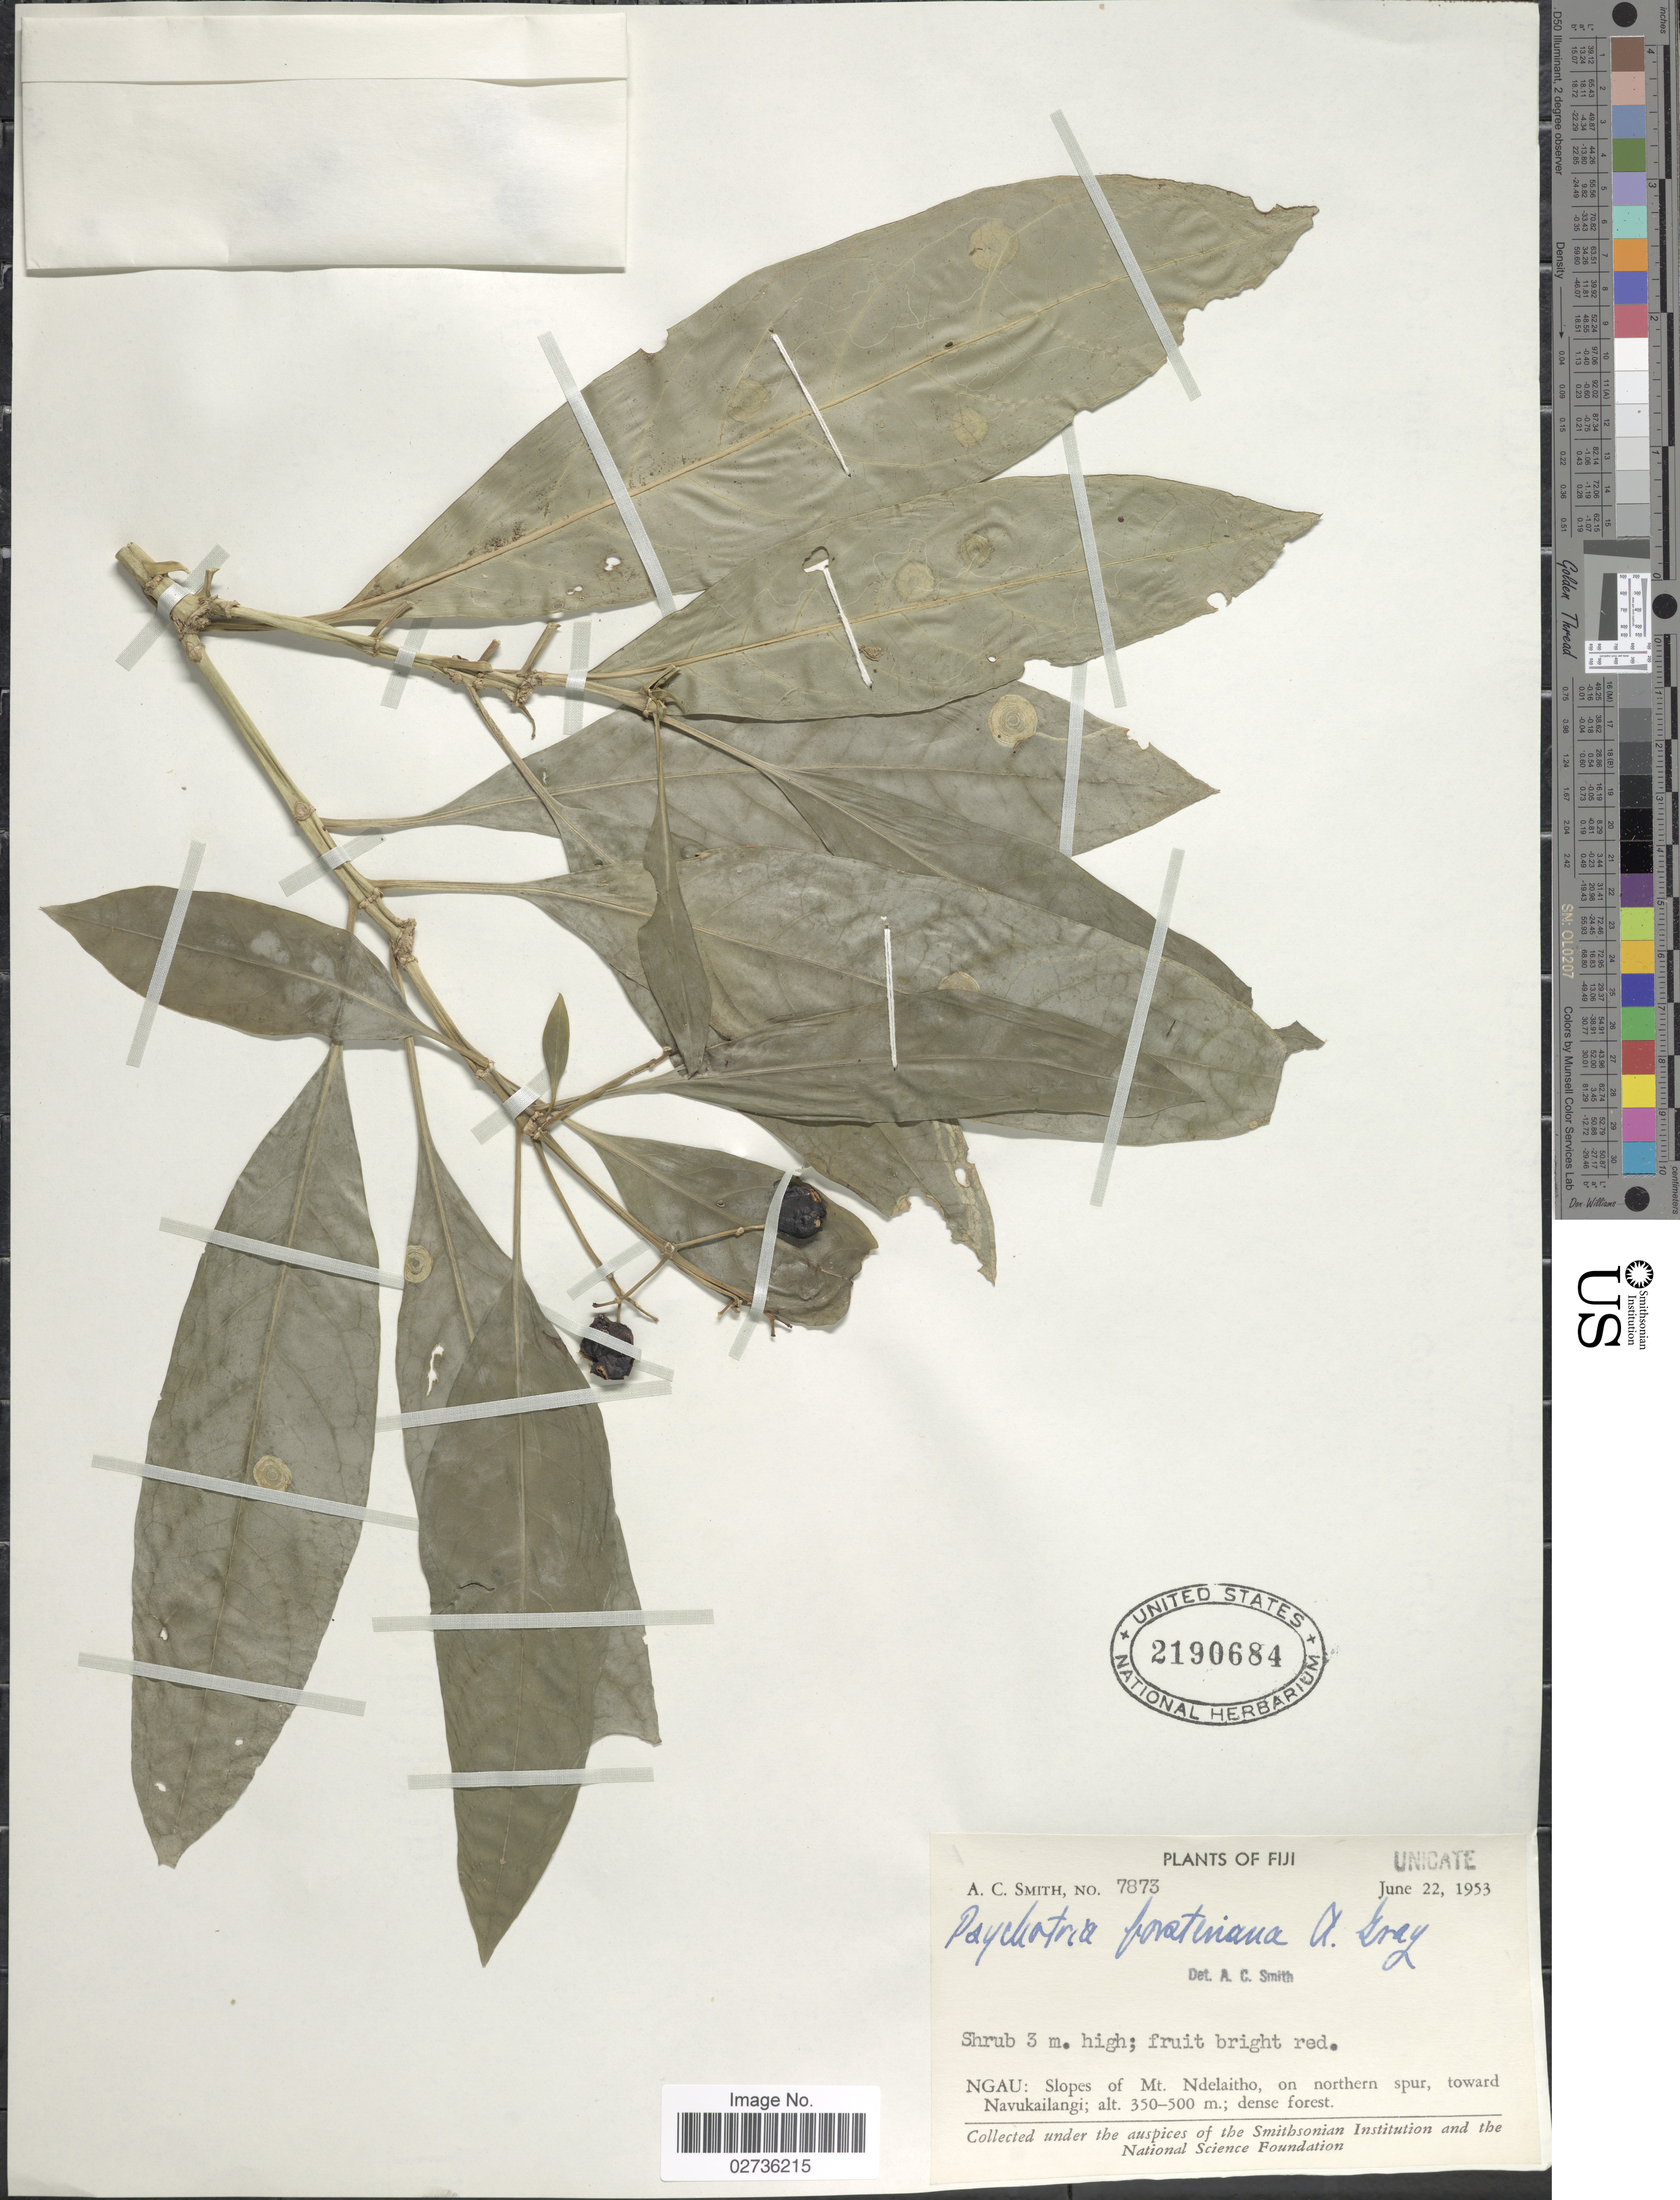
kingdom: Plantae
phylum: Tracheophyta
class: Magnoliopsida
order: Gentianales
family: Rubiaceae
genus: Psychotria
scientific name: Psychotria forsteriana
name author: A. Gray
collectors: A. C. Smith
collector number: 7873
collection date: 1953-06-22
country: Fiji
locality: Ngau: Slopes of Mt. Ndelaitho, on northern spur, toward Navukailangi.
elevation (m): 350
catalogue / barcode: US 2190684